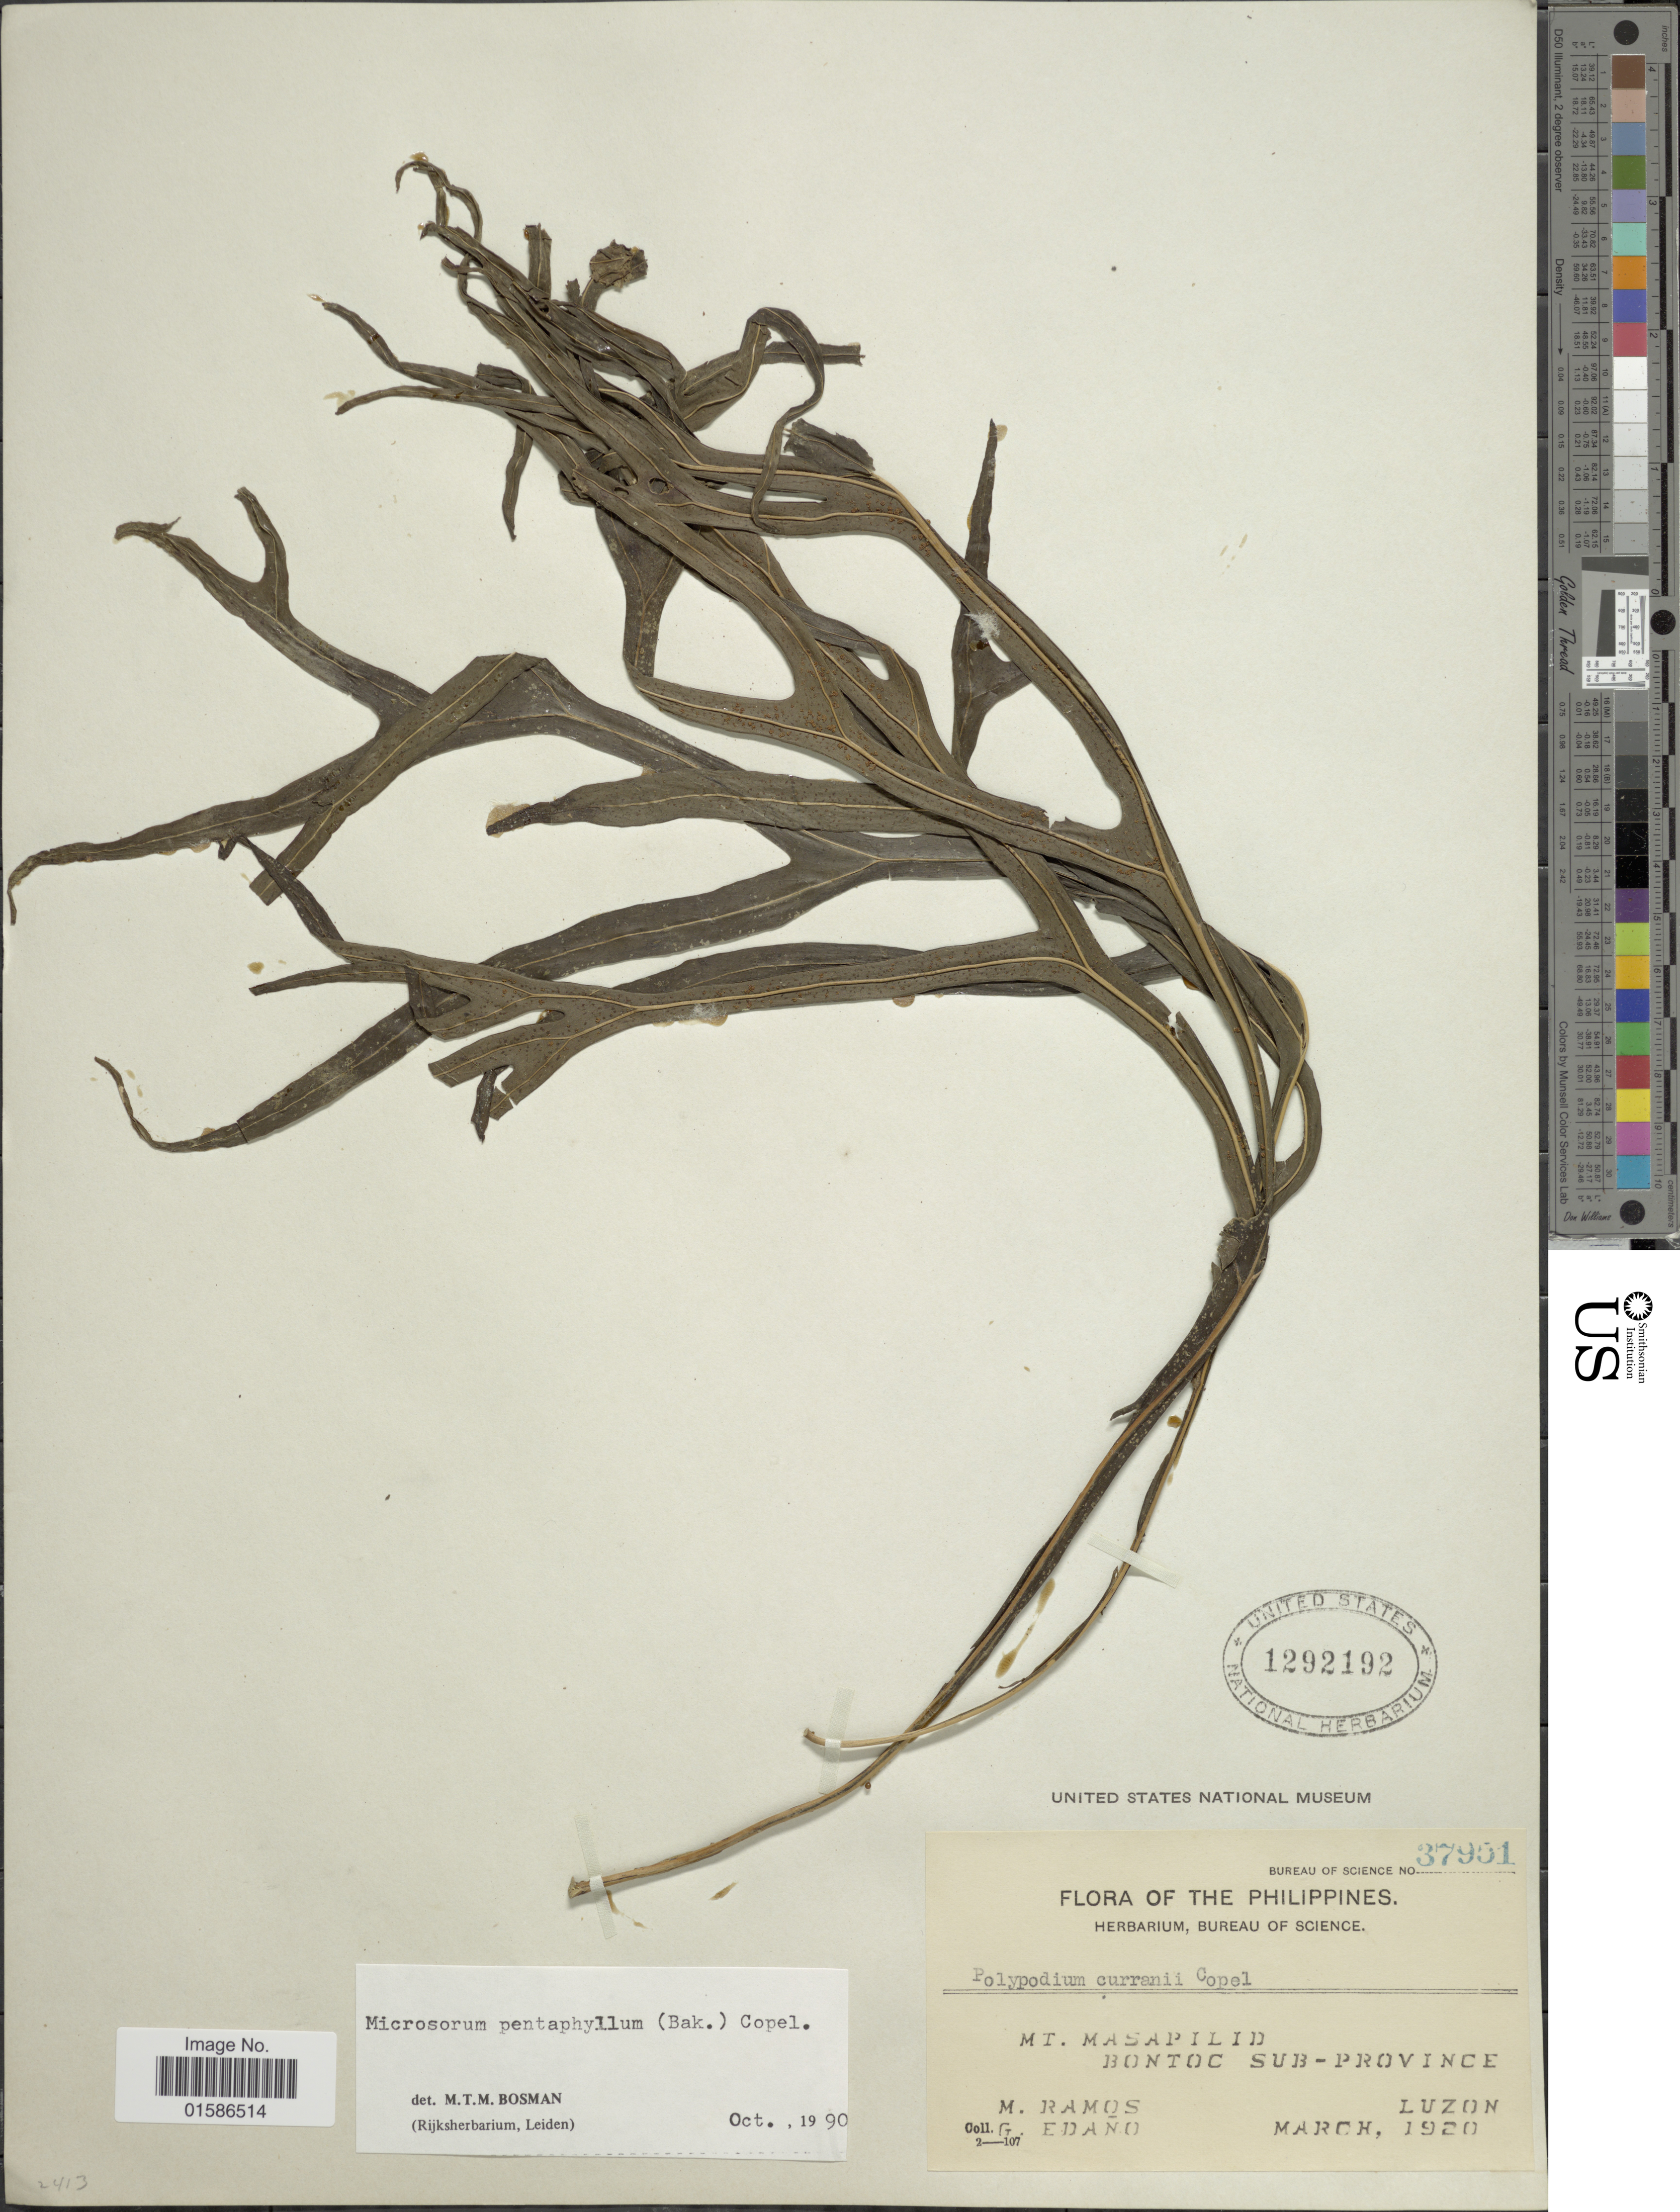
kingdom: Plantae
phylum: Tracheophyta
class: Polypodiopsida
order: Polypodiales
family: Polypodiaceae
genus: Microsorum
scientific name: Microsorum pentaphyllum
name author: (Baker) Copel.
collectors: M. Ramos & G. Edaño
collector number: Bureau of Science 37951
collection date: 1920-03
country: Philippines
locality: Mt Masapilid, Bontoc Sub-province, Luzon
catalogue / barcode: US 1292192